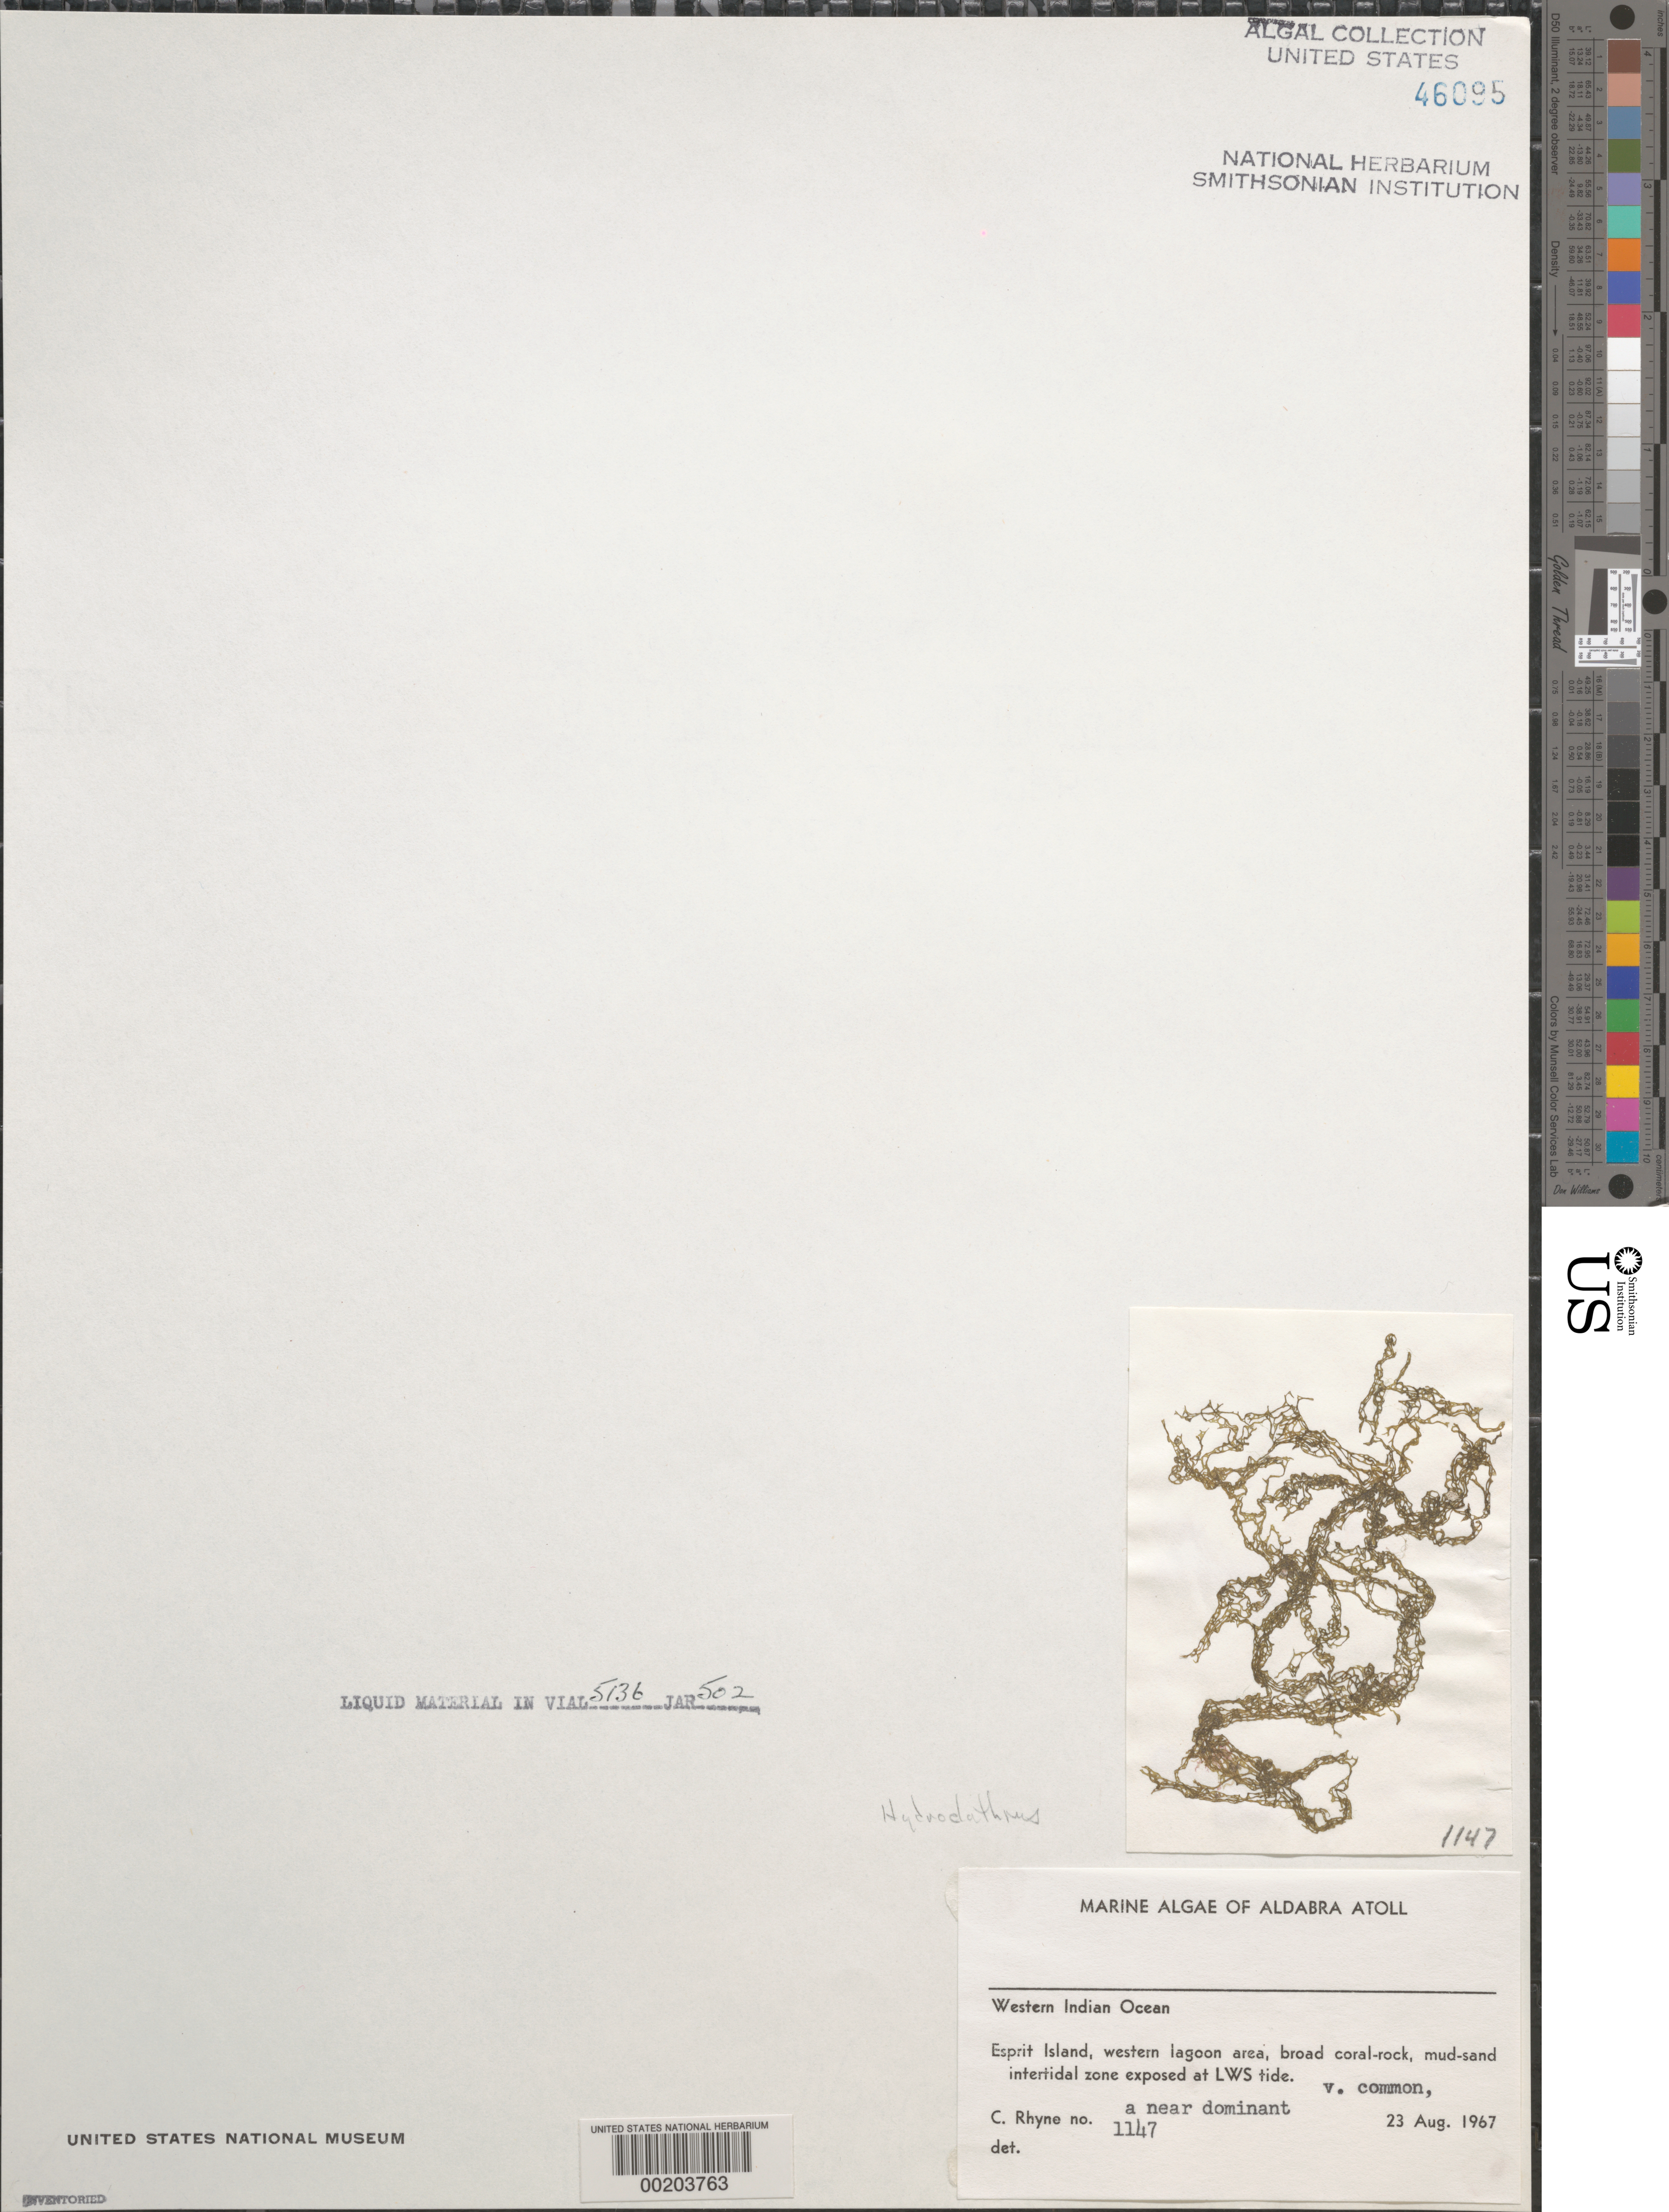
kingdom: Chromista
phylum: Ochrophyta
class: Phaeophyceae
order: Scytosiphonales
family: Scytosiphonaceae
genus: Hydroclathrus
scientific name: Hydroclathrus sp.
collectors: C. Rhyne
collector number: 1147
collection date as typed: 23 Aug 1967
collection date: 1967-08-23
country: Seychelles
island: Aldabra Atoll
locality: Ile Esprit, Western lagoon area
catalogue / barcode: US 46095